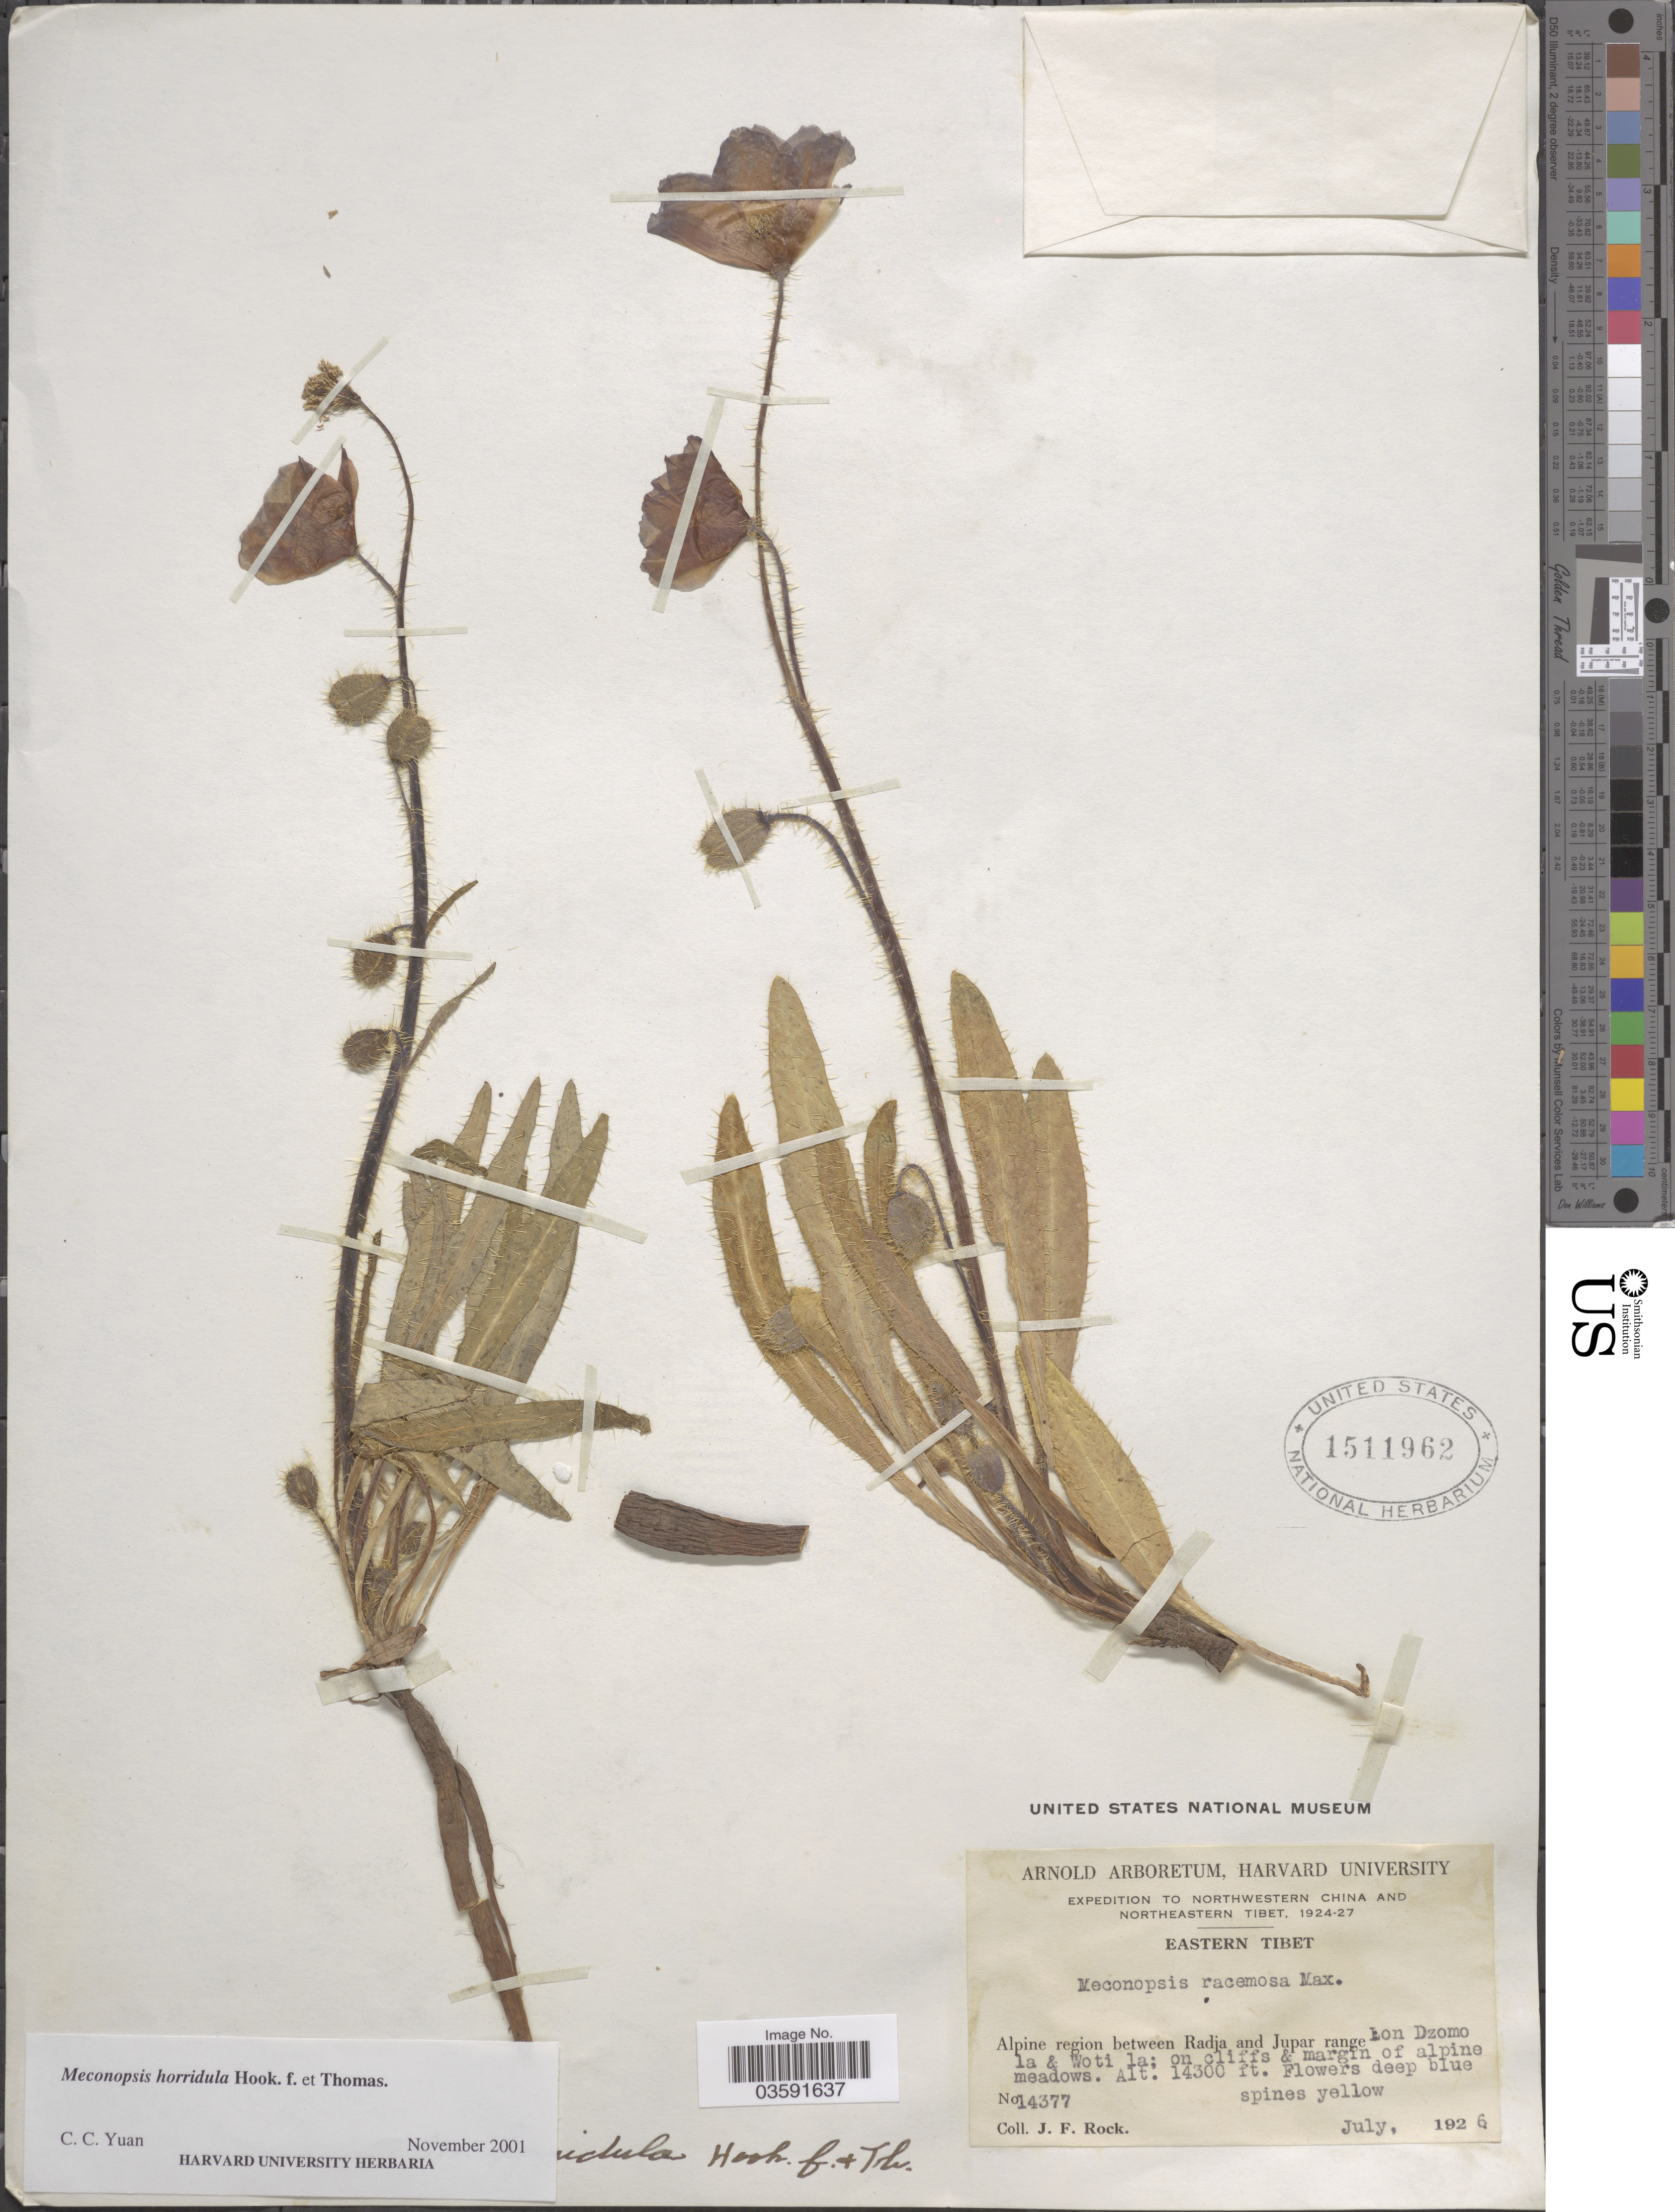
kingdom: Plantae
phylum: Tracheophyta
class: Magnoliopsida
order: Ranunculales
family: Papaveraceae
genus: Meconopsis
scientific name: Meconopsis horridula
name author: Hook. f. & Thomson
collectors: J. Rock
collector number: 14377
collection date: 1926-07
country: China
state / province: Xizang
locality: Northwestern China and Northeastern Tibet. Eastern Tibet. Alpine region between Radja and Jupar range: on Dzomo la & Woti la.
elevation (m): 4359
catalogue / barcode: US 1511962